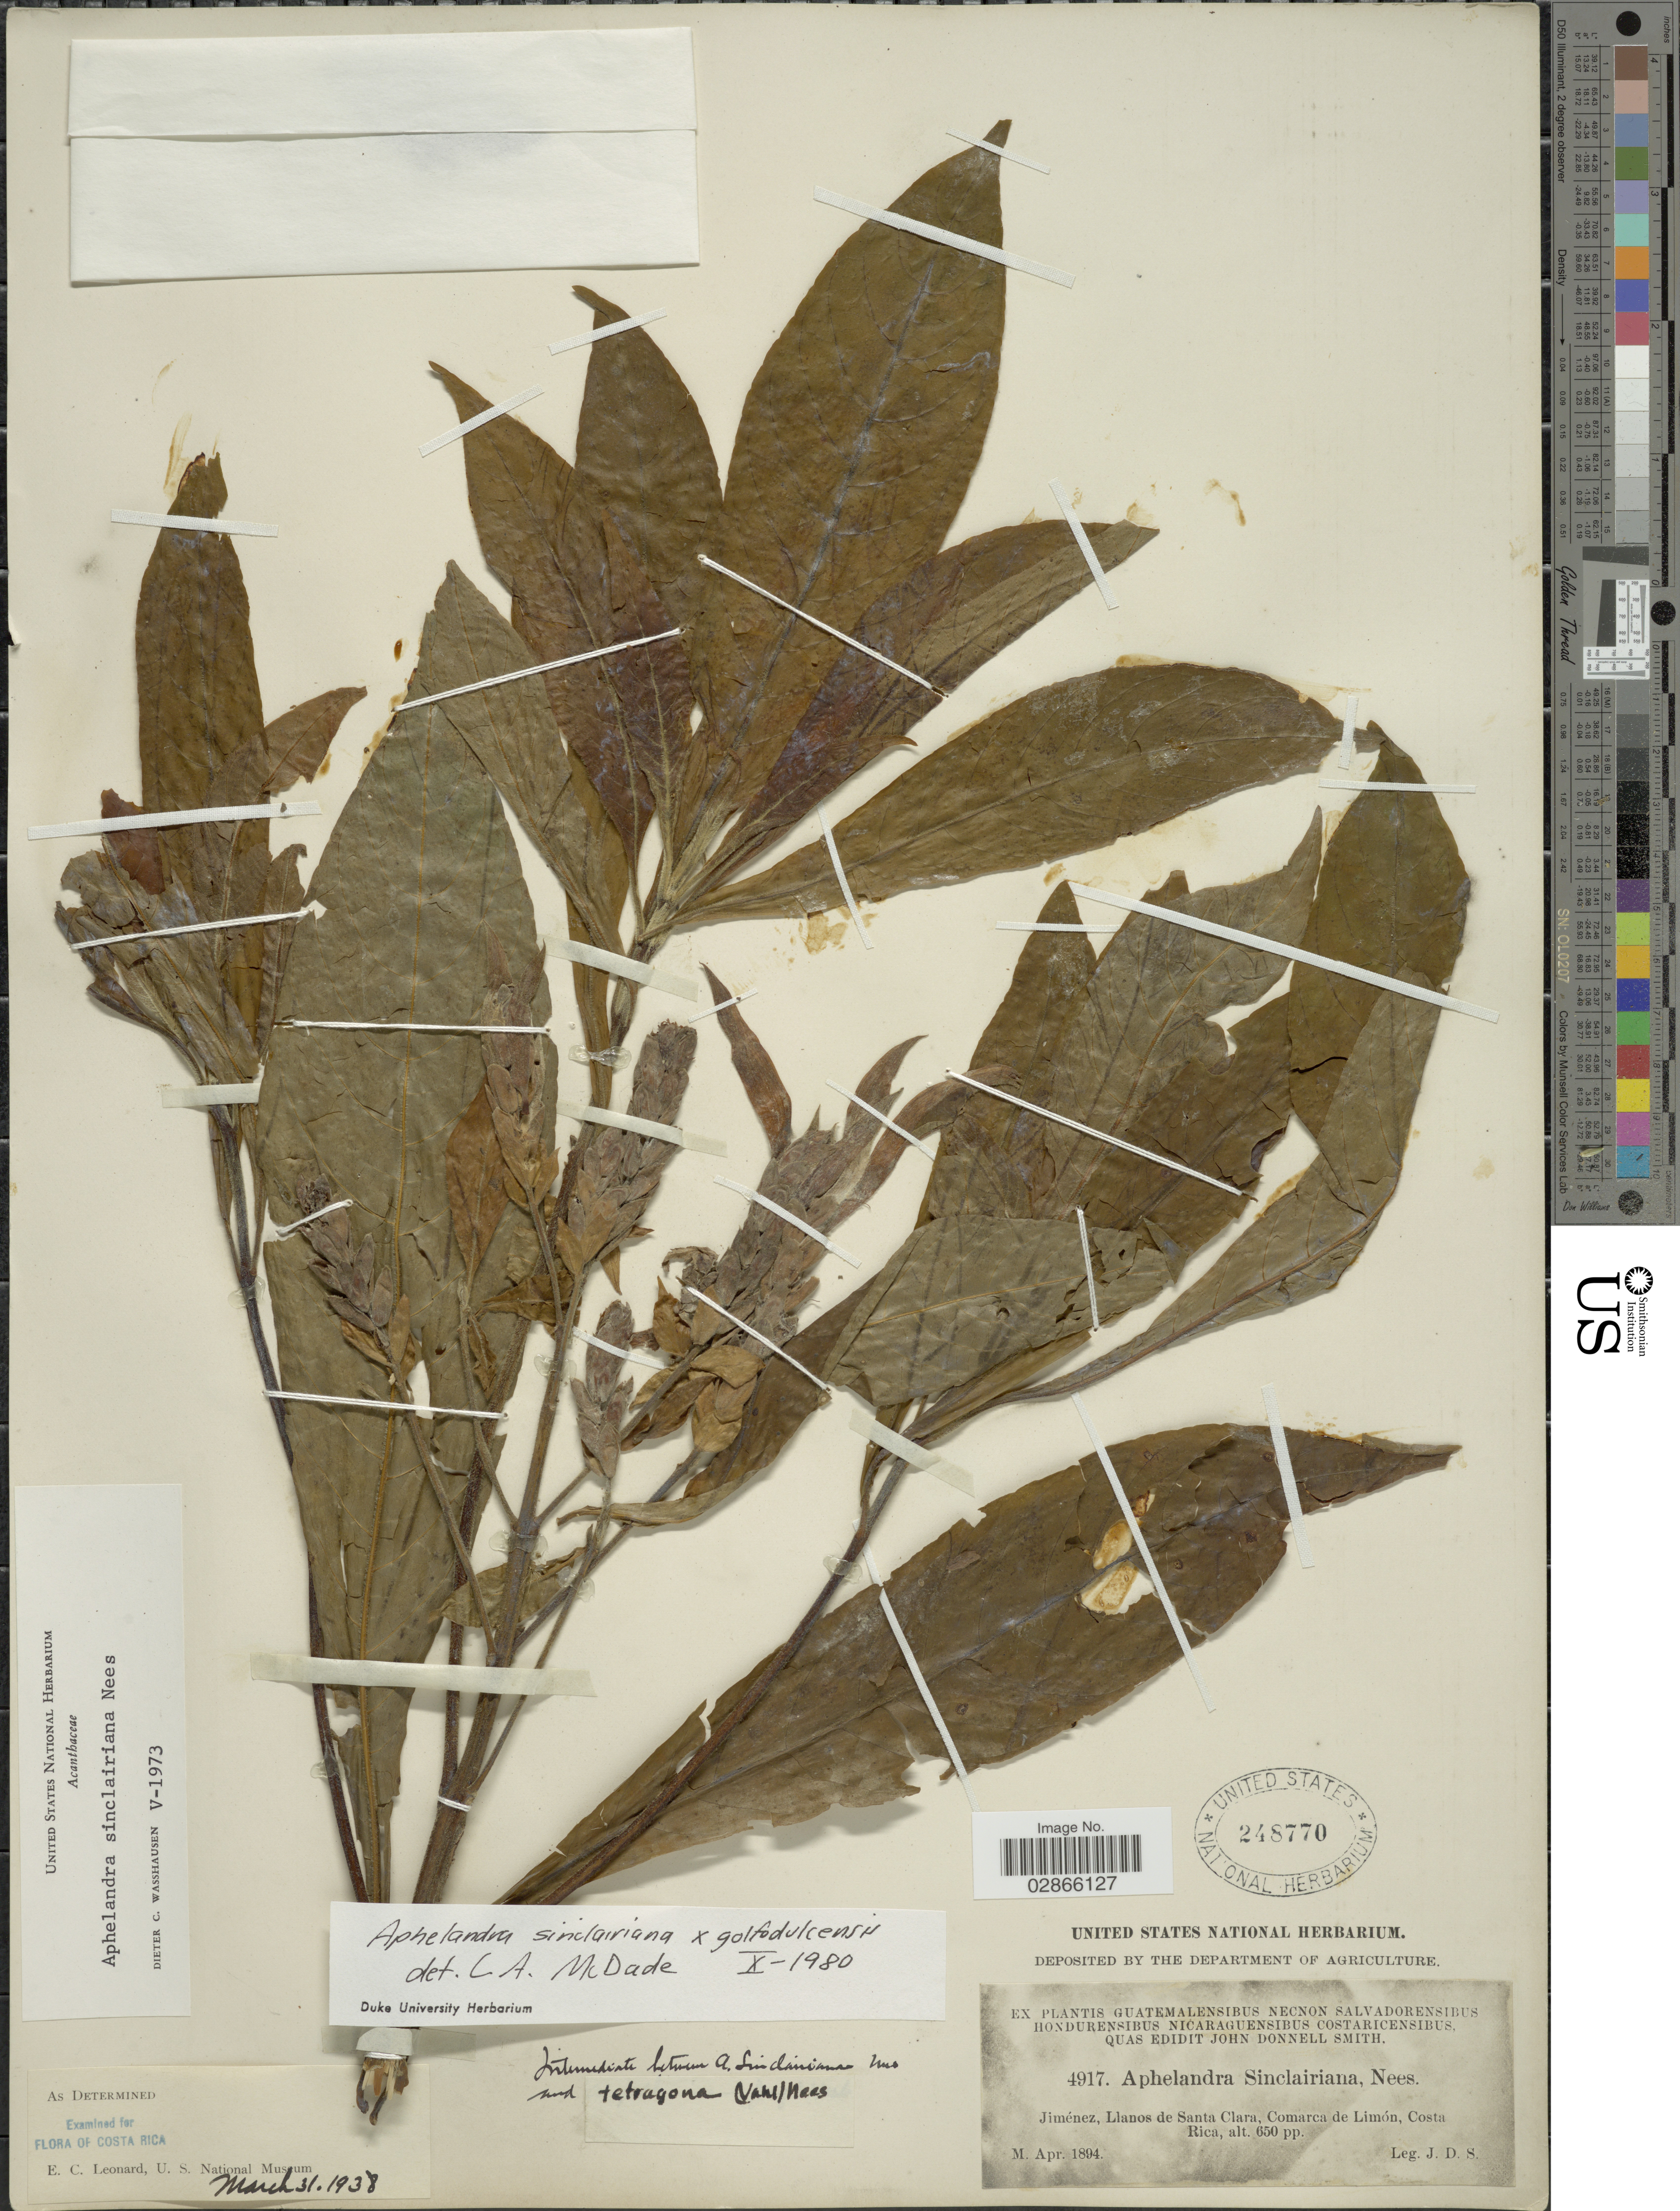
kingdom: Plantae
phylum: Tracheophyta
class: Magnoliopsida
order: Lamiales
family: Acanthaceae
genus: Aphelandra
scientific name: Aphelandra sinclairiana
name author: Nees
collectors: J. Donnell Smith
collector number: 4917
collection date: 1894-04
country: Costa Rica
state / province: Limón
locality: Jiménez, Lllanos de Santa Clara, Comarca de Limón.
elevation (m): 198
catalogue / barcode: US 248770